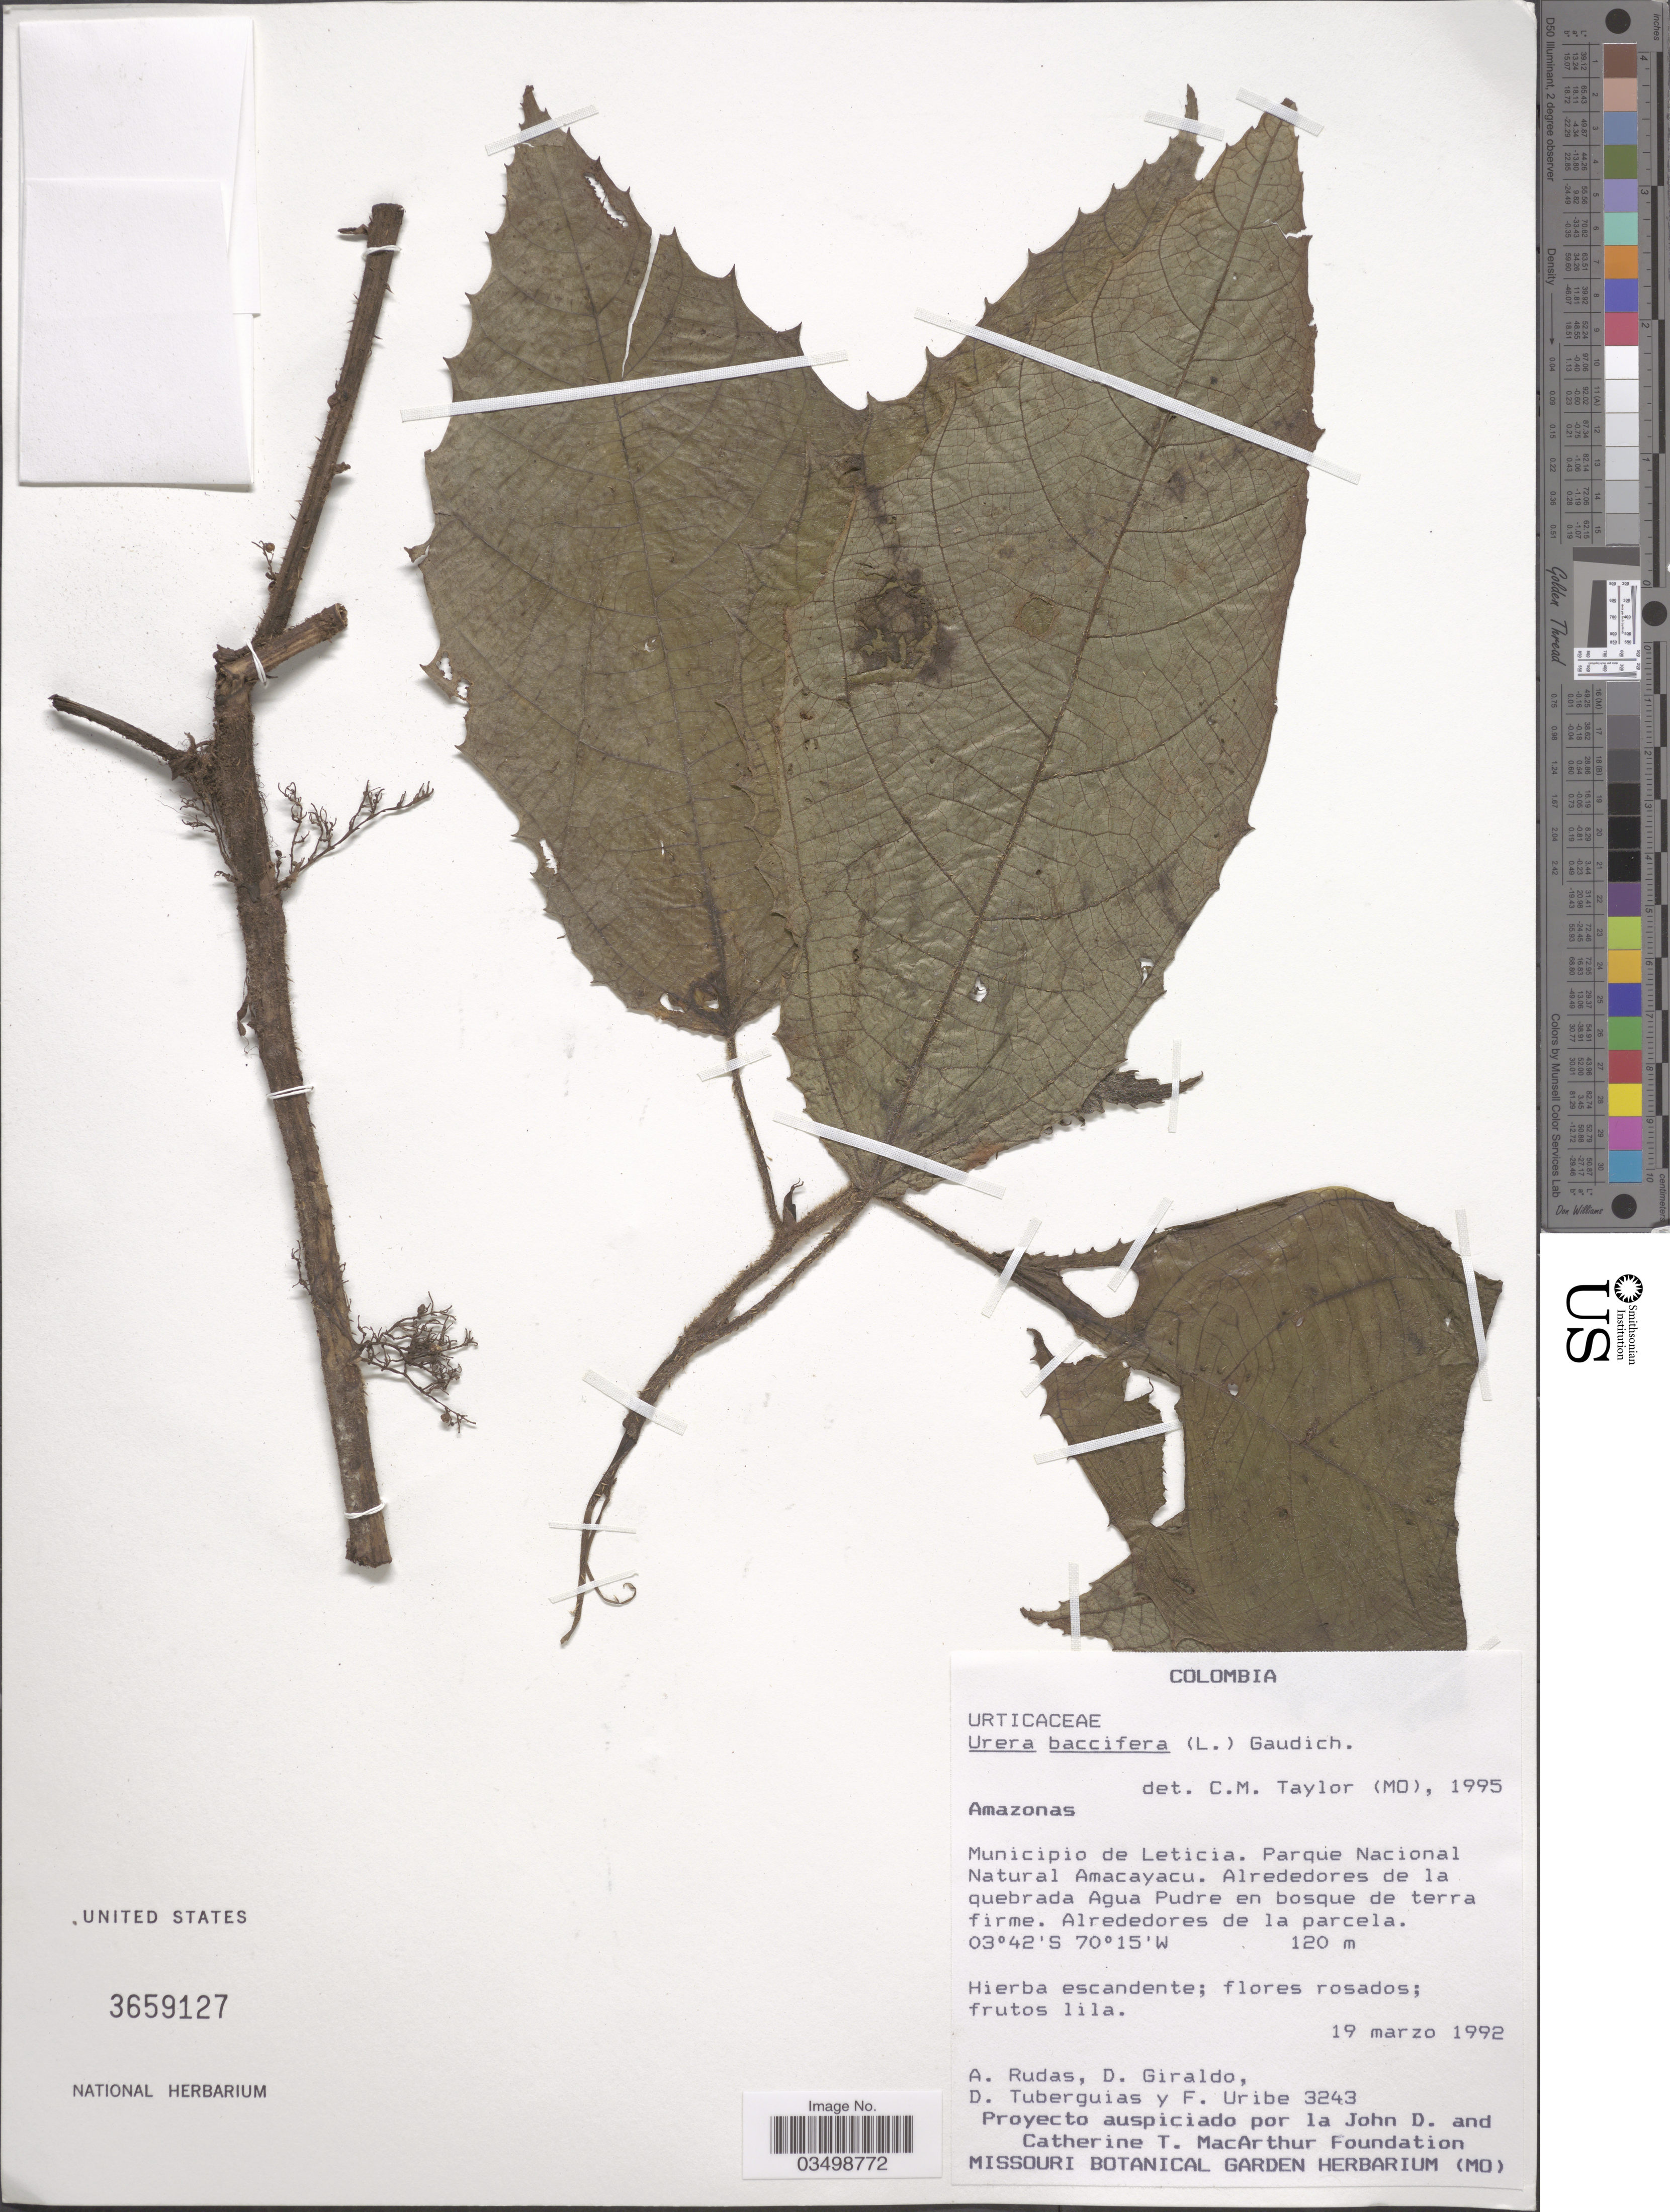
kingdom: Plantae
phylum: Tracheophyta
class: Magnoliopsida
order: Rosales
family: Urticaceae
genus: Urera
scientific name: Urera baccifera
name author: (L.) Gaudich. ex Wedd.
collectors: A. Rudas, D. Giraldo, D. Tuberguias & F. Uribe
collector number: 3243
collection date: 1992-03-19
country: Colombia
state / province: Amazônas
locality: Municipio de Leticia. Parque Nacional Natural Amacayacu. Alrededores de la quebrada Ague Pudre en bosque de terra firme.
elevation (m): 120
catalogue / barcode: US 3659127